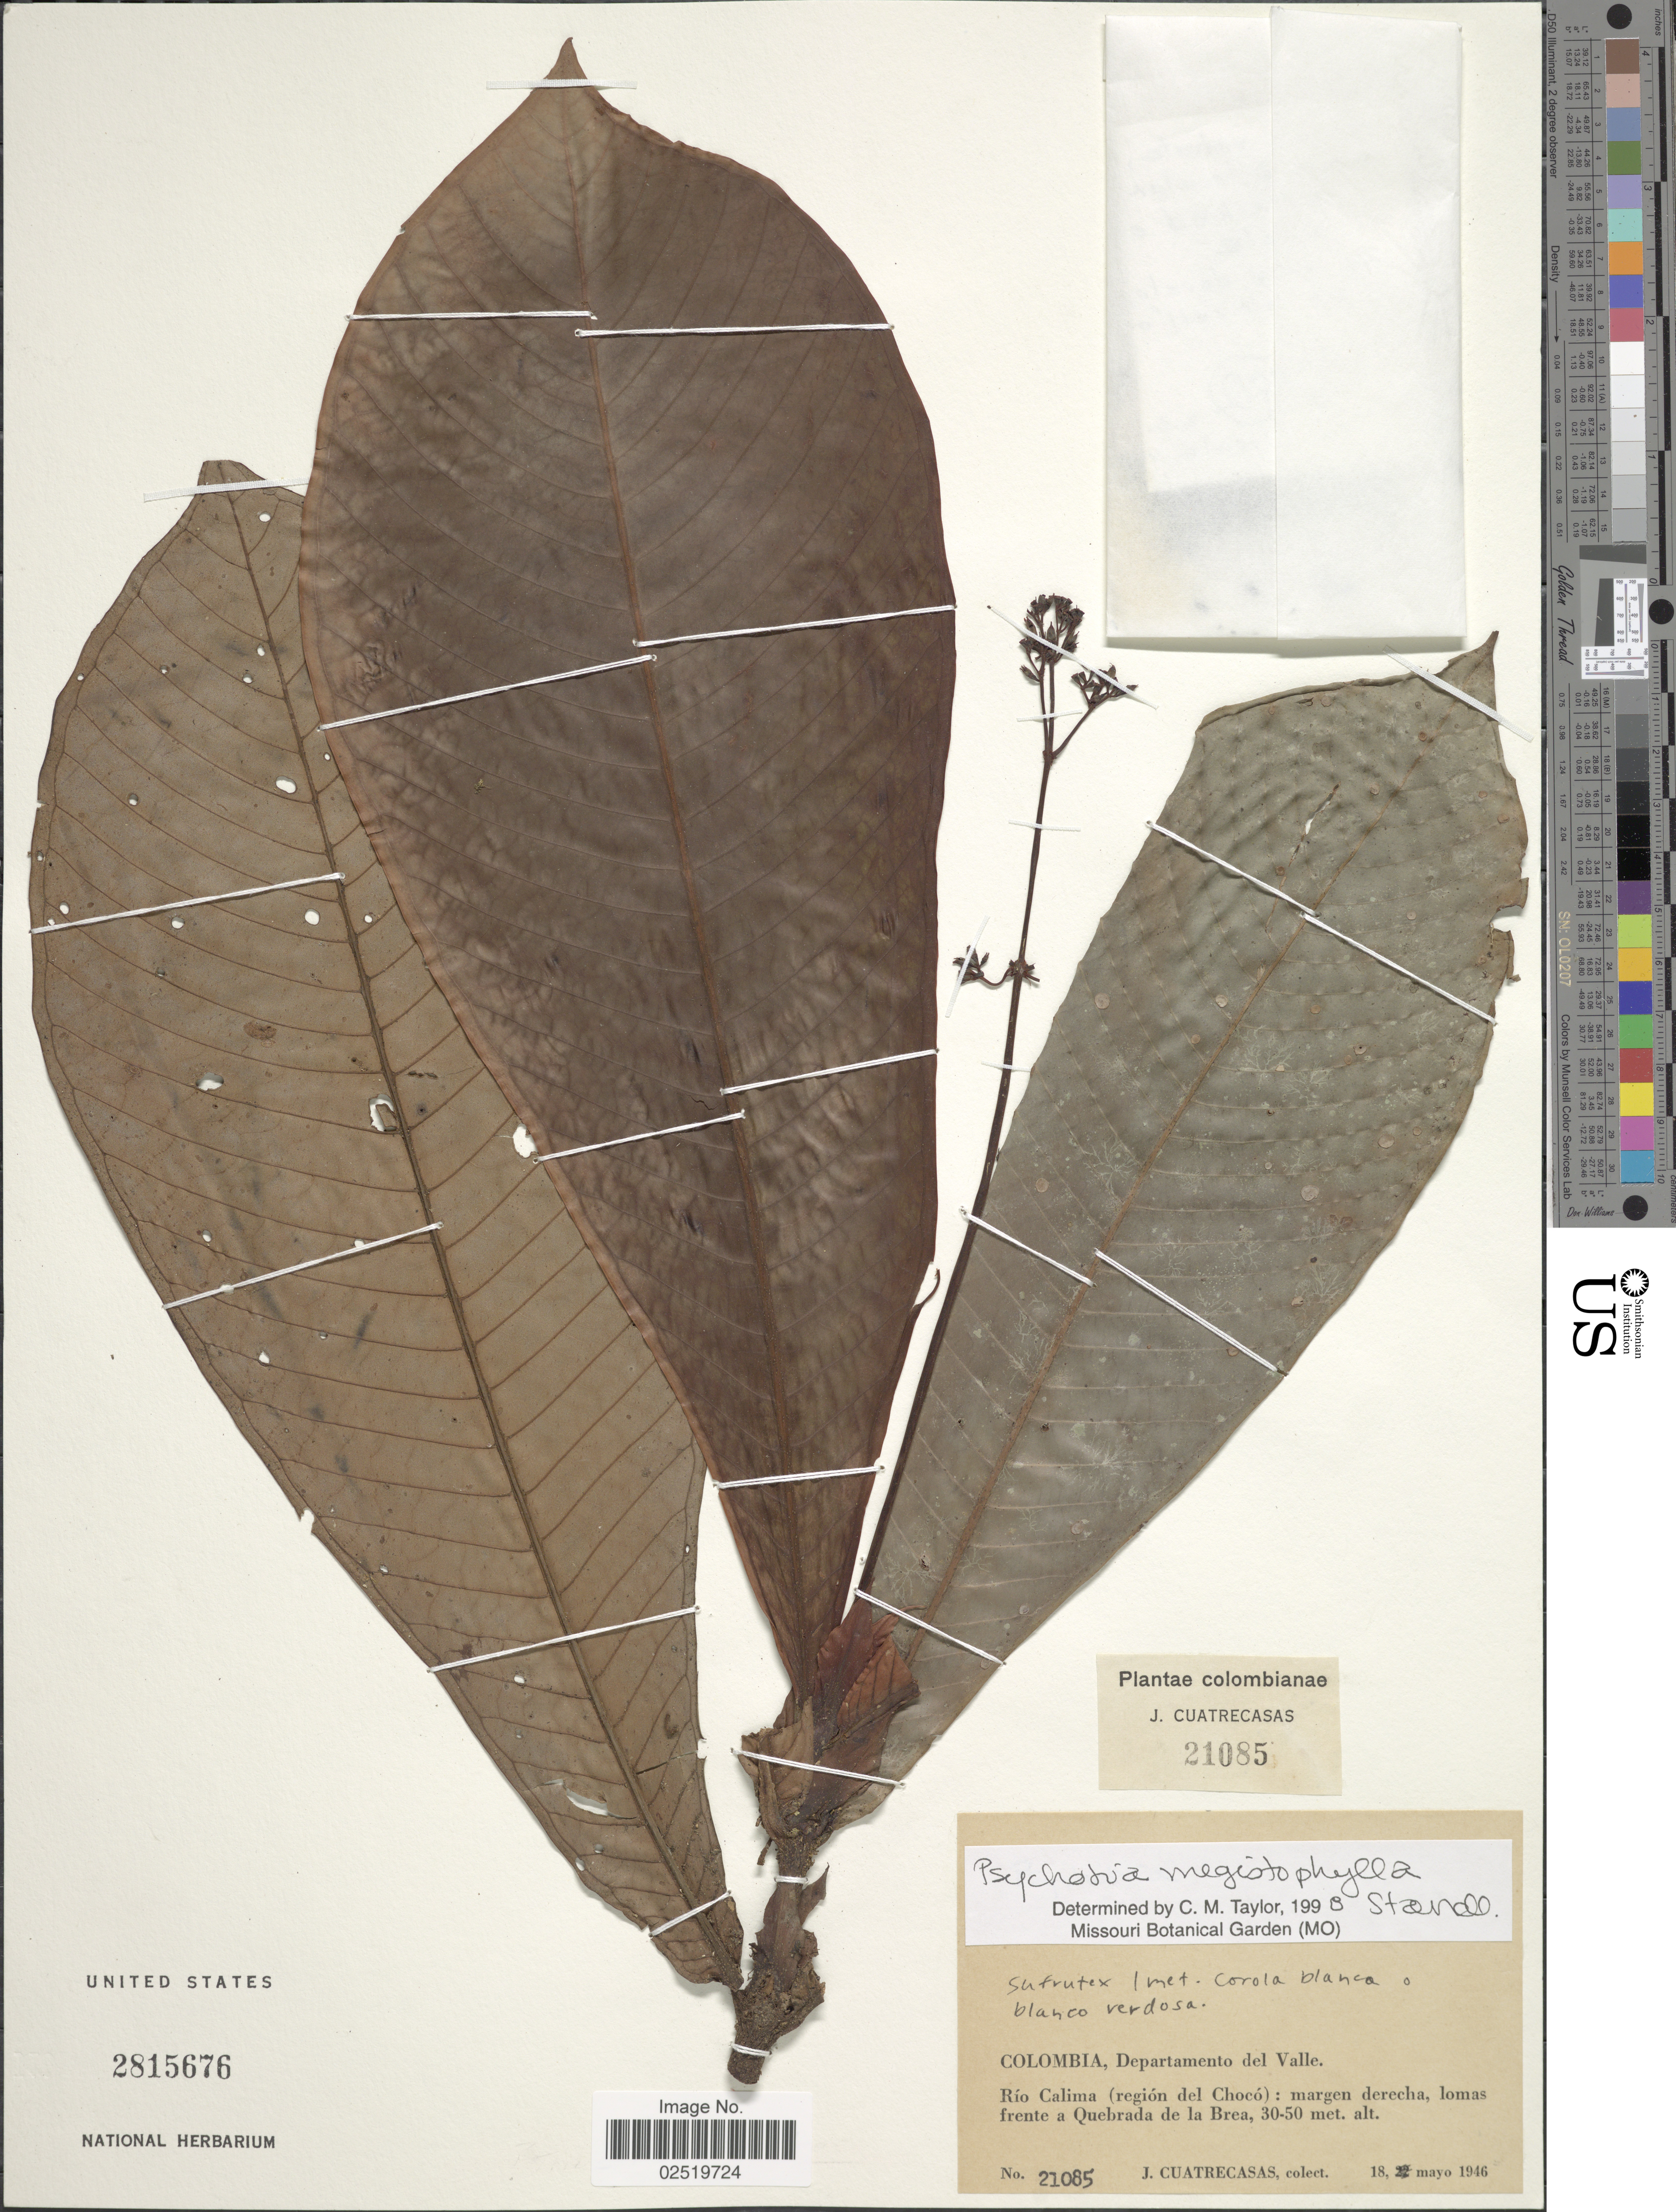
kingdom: Plantae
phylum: Tracheophyta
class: Magnoliopsida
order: Gentianales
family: Rubiaceae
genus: Psychotria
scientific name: Psychotria megistophylla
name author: Standl.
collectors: J. Cuatrecasas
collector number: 21085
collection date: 1946-05-18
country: Colombia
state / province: Valle del Cauca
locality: Colombianae, Departamento del Valle, Rio Calima (region del Choco): margen derecha, lomas frente a Quebrada de la Brea.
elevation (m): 30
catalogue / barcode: US 2815676